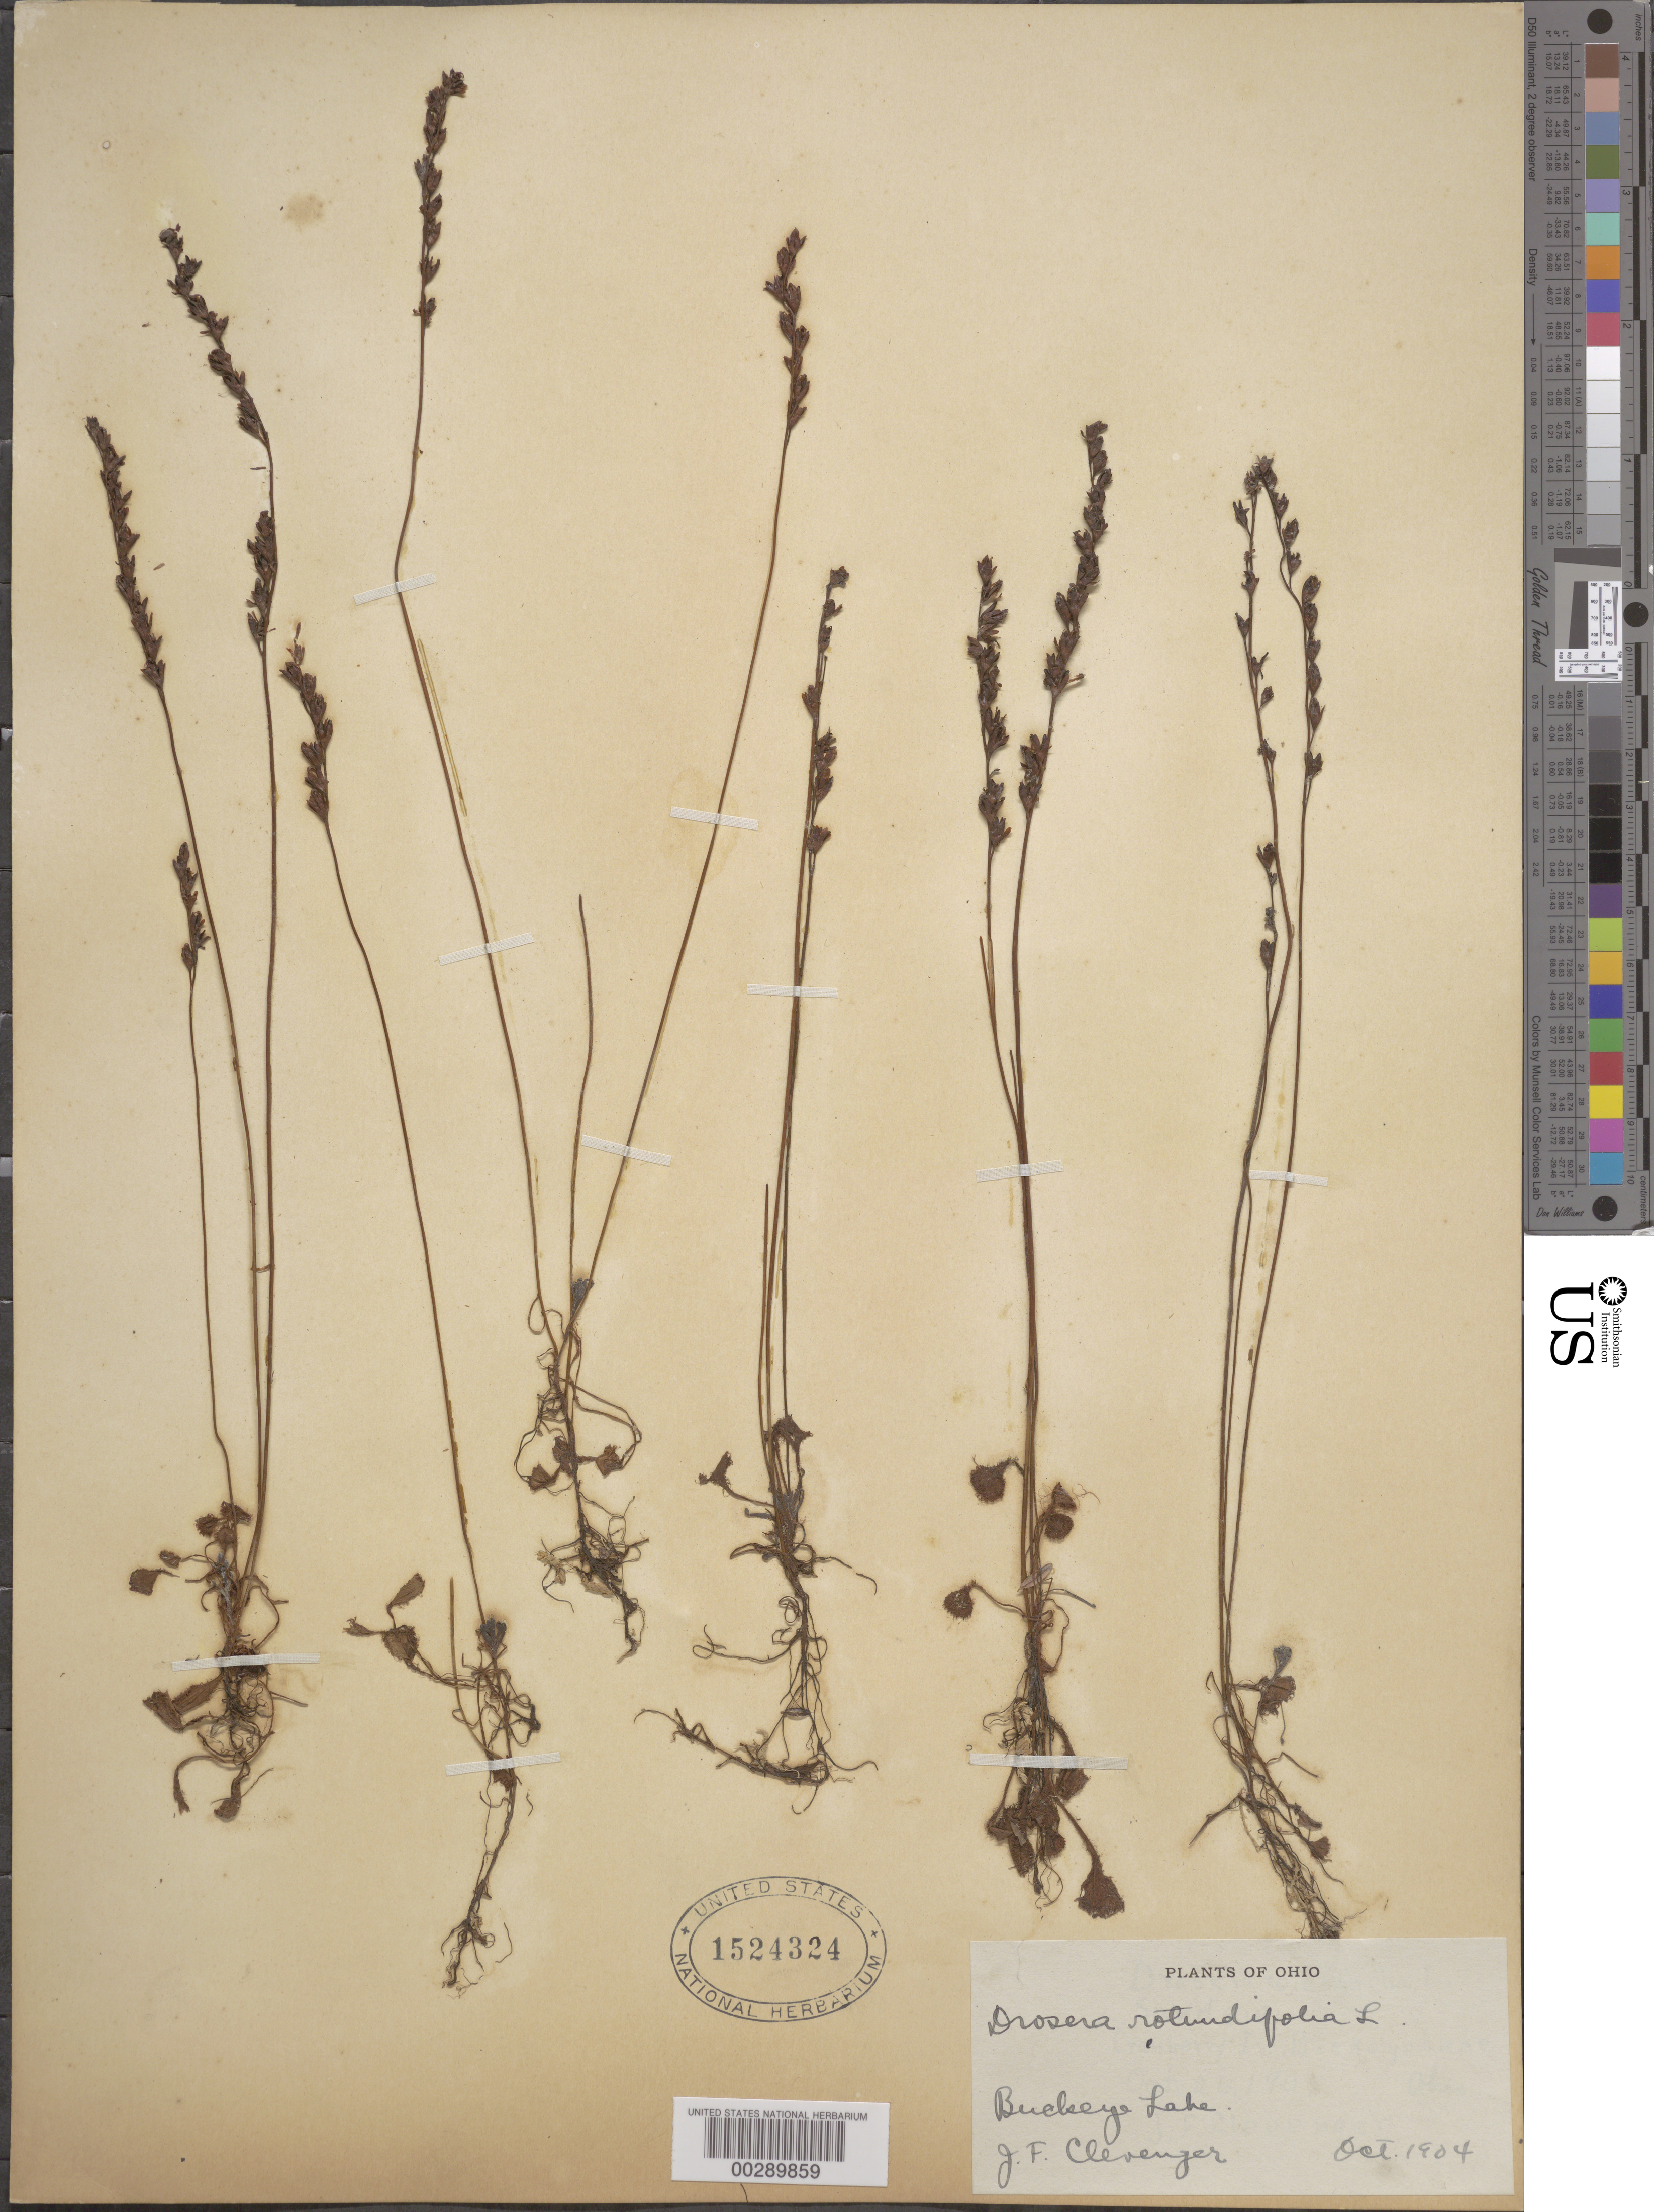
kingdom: Plantae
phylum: Tracheophyta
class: Magnoliopsida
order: Caryophyllales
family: Droseraceae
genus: Drosera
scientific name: Drosera rotundifolia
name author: L.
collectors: J. F. Clevenger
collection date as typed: Oct 1904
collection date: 1904-10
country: United States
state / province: Ohio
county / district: Fairfield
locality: Buckeye lake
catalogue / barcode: US 1524324